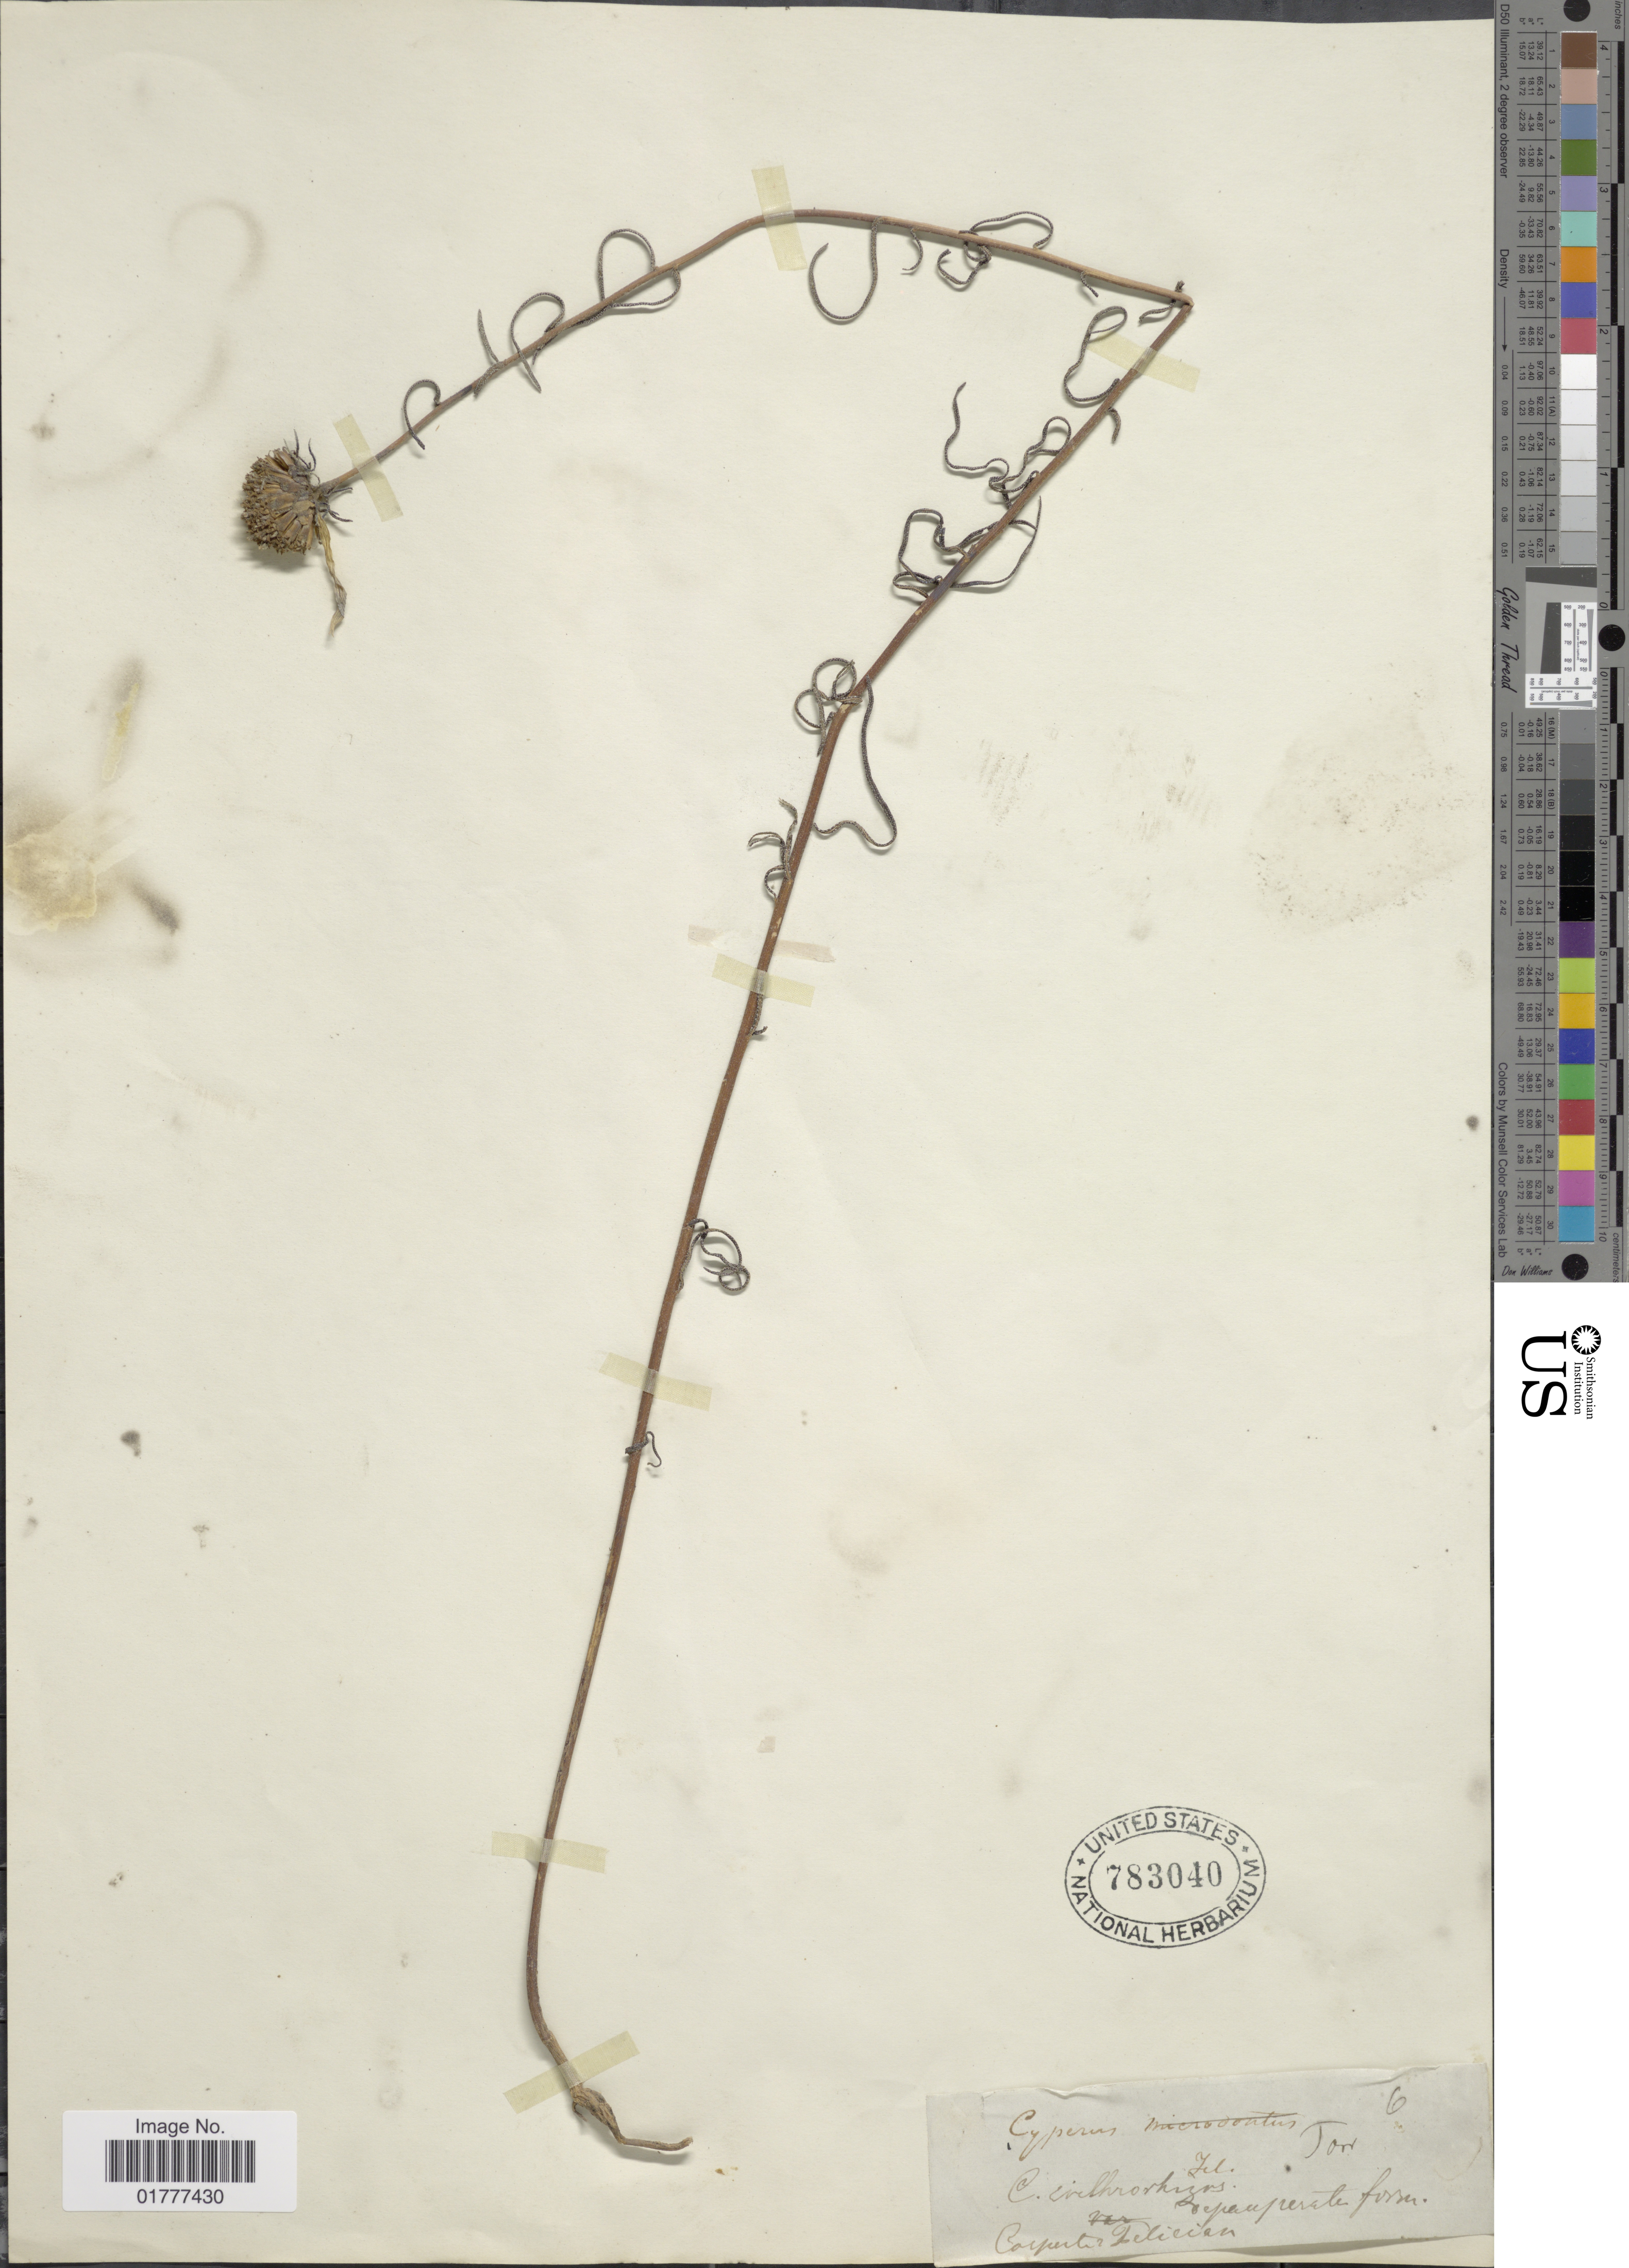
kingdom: Plantae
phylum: Tracheophyta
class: Magnoliopsida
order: Asterales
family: Asteraceae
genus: Phoebanthus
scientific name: Phoebanthus tenuifolius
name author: (Torr. & A. Gray) S.F. Blake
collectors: J. Torrey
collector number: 6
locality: Corp [illegible text] Felieian. [interpreted]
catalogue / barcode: US 783040